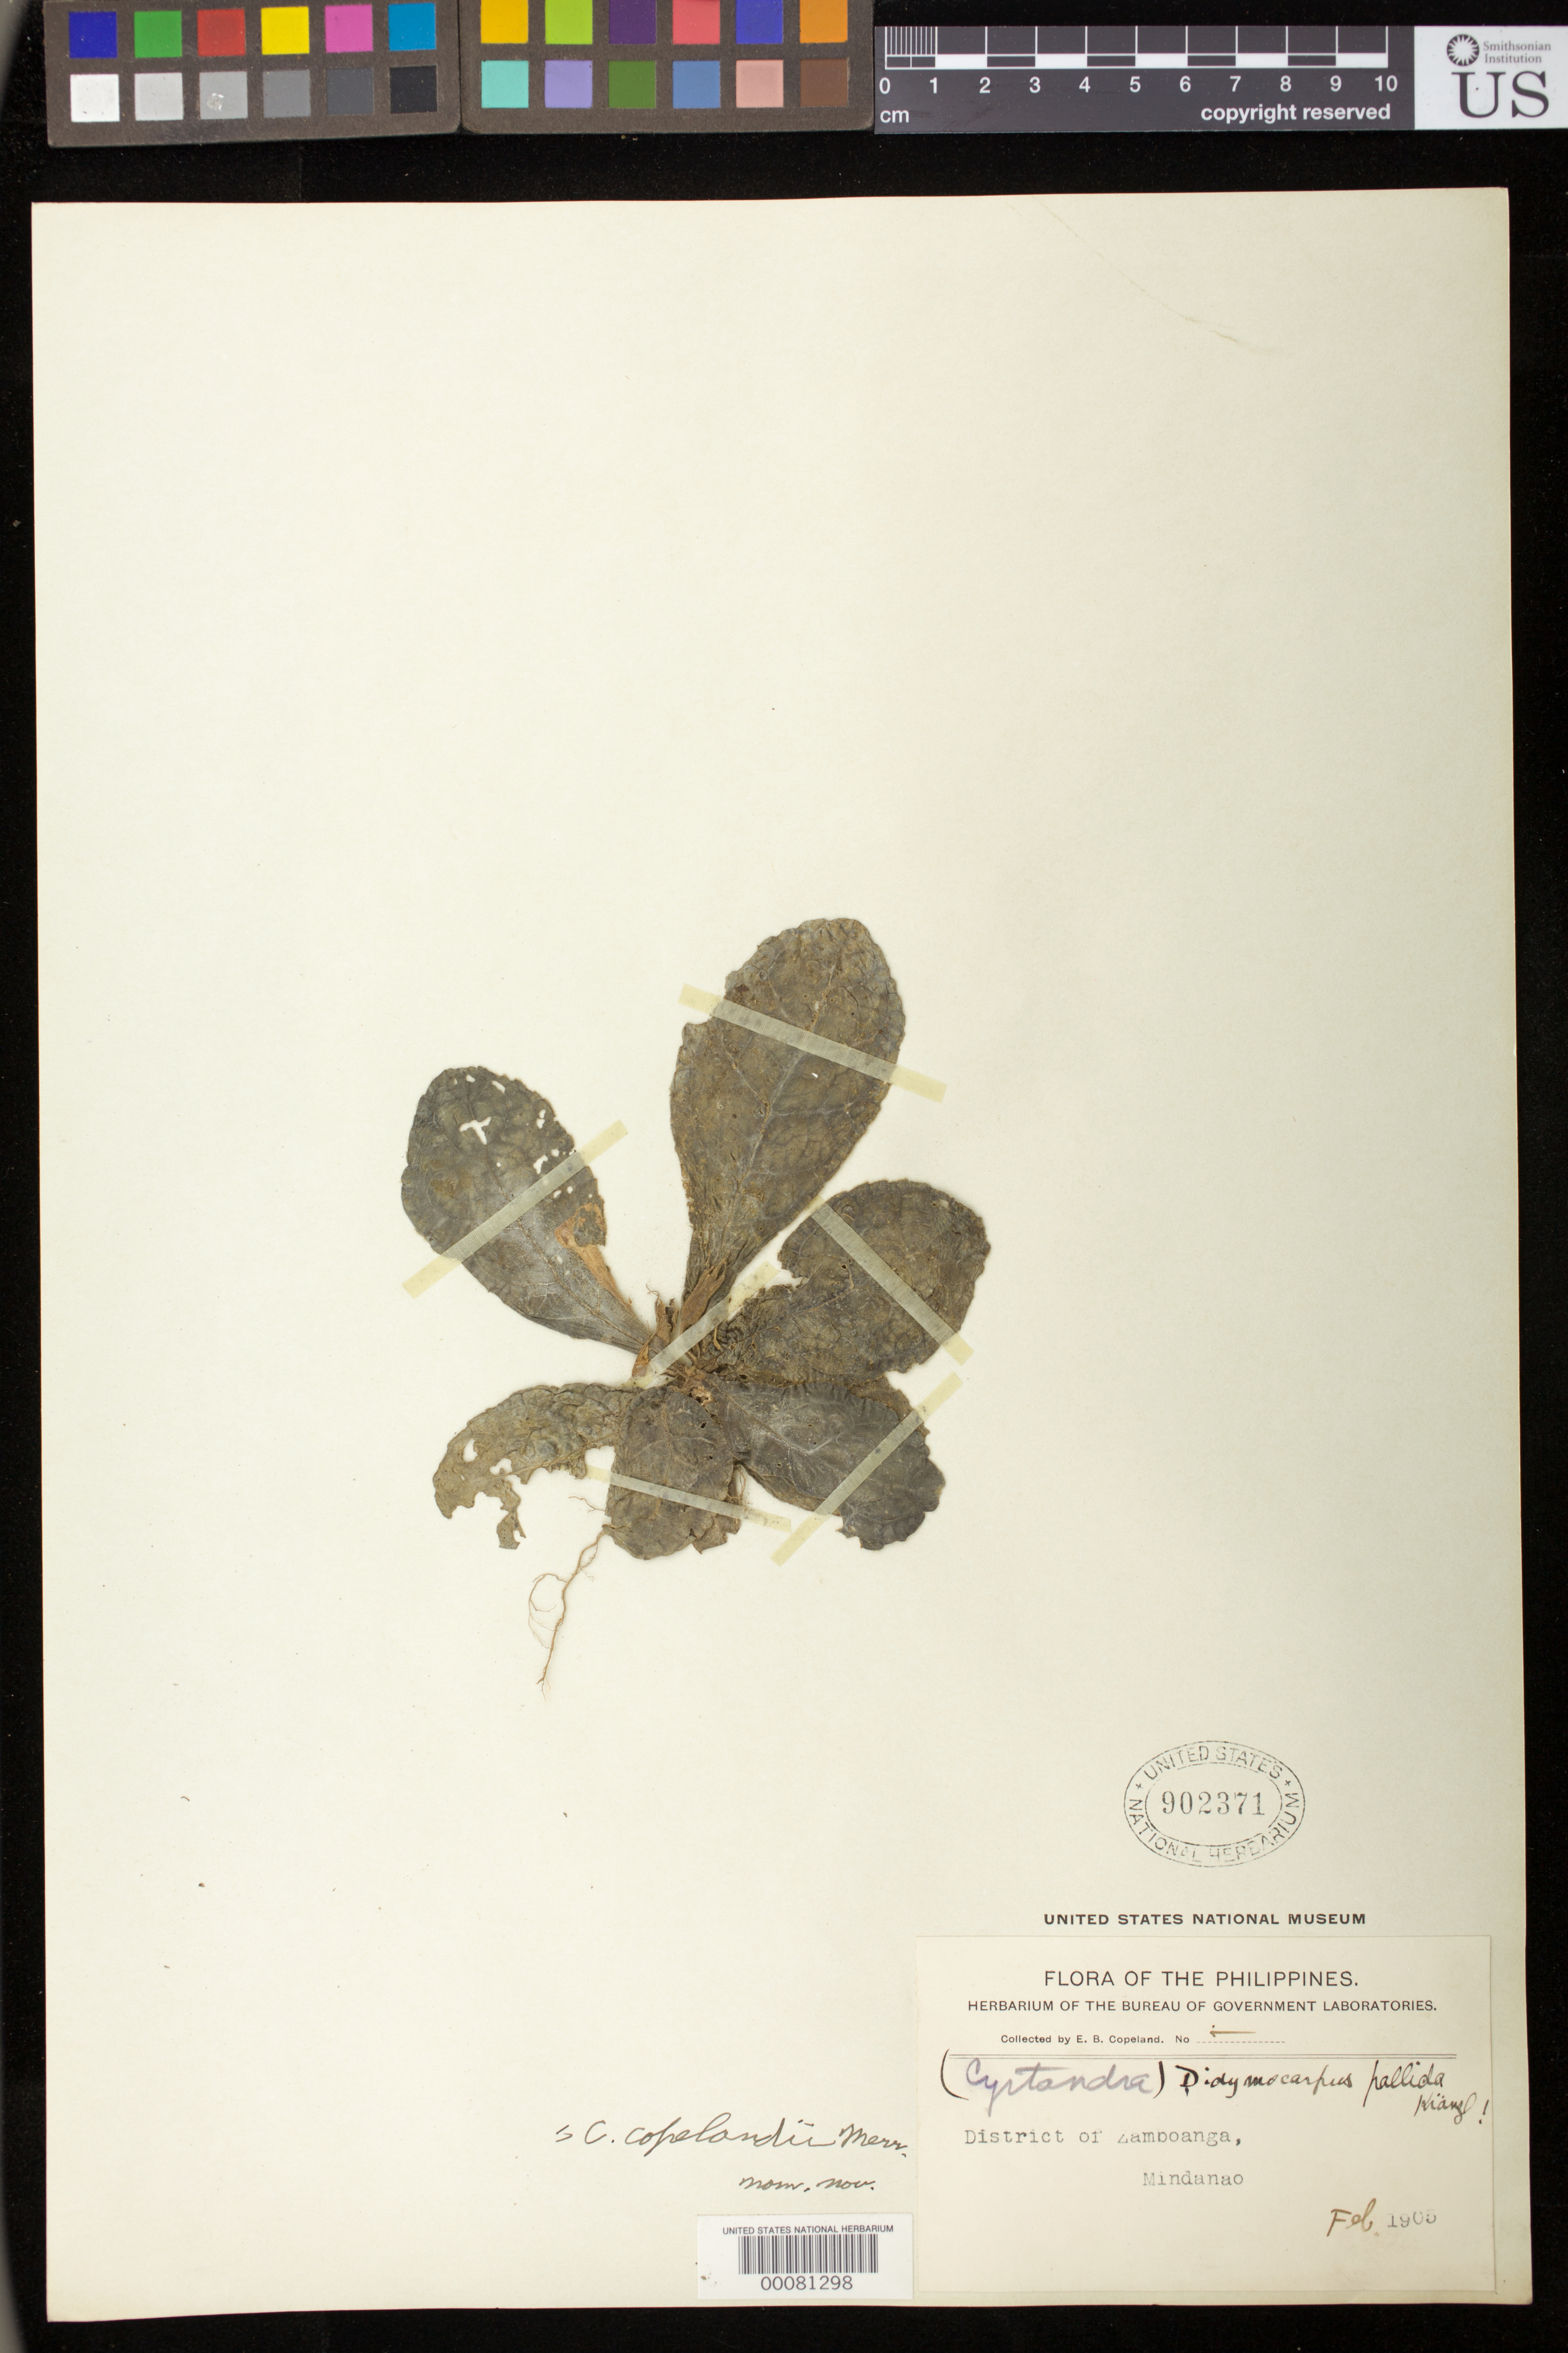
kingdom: Plantae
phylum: Tracheophyta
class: Magnoliopsida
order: Lamiales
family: Gesneriaceae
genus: Rhynchotechum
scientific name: Rhynchotechum parviflorum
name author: Blume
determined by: Skog, Laurence E.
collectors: E. B. Copeland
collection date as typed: Feb 1905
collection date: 1905-02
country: Philippines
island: Mindanao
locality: District of zamboanga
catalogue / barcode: US 902371